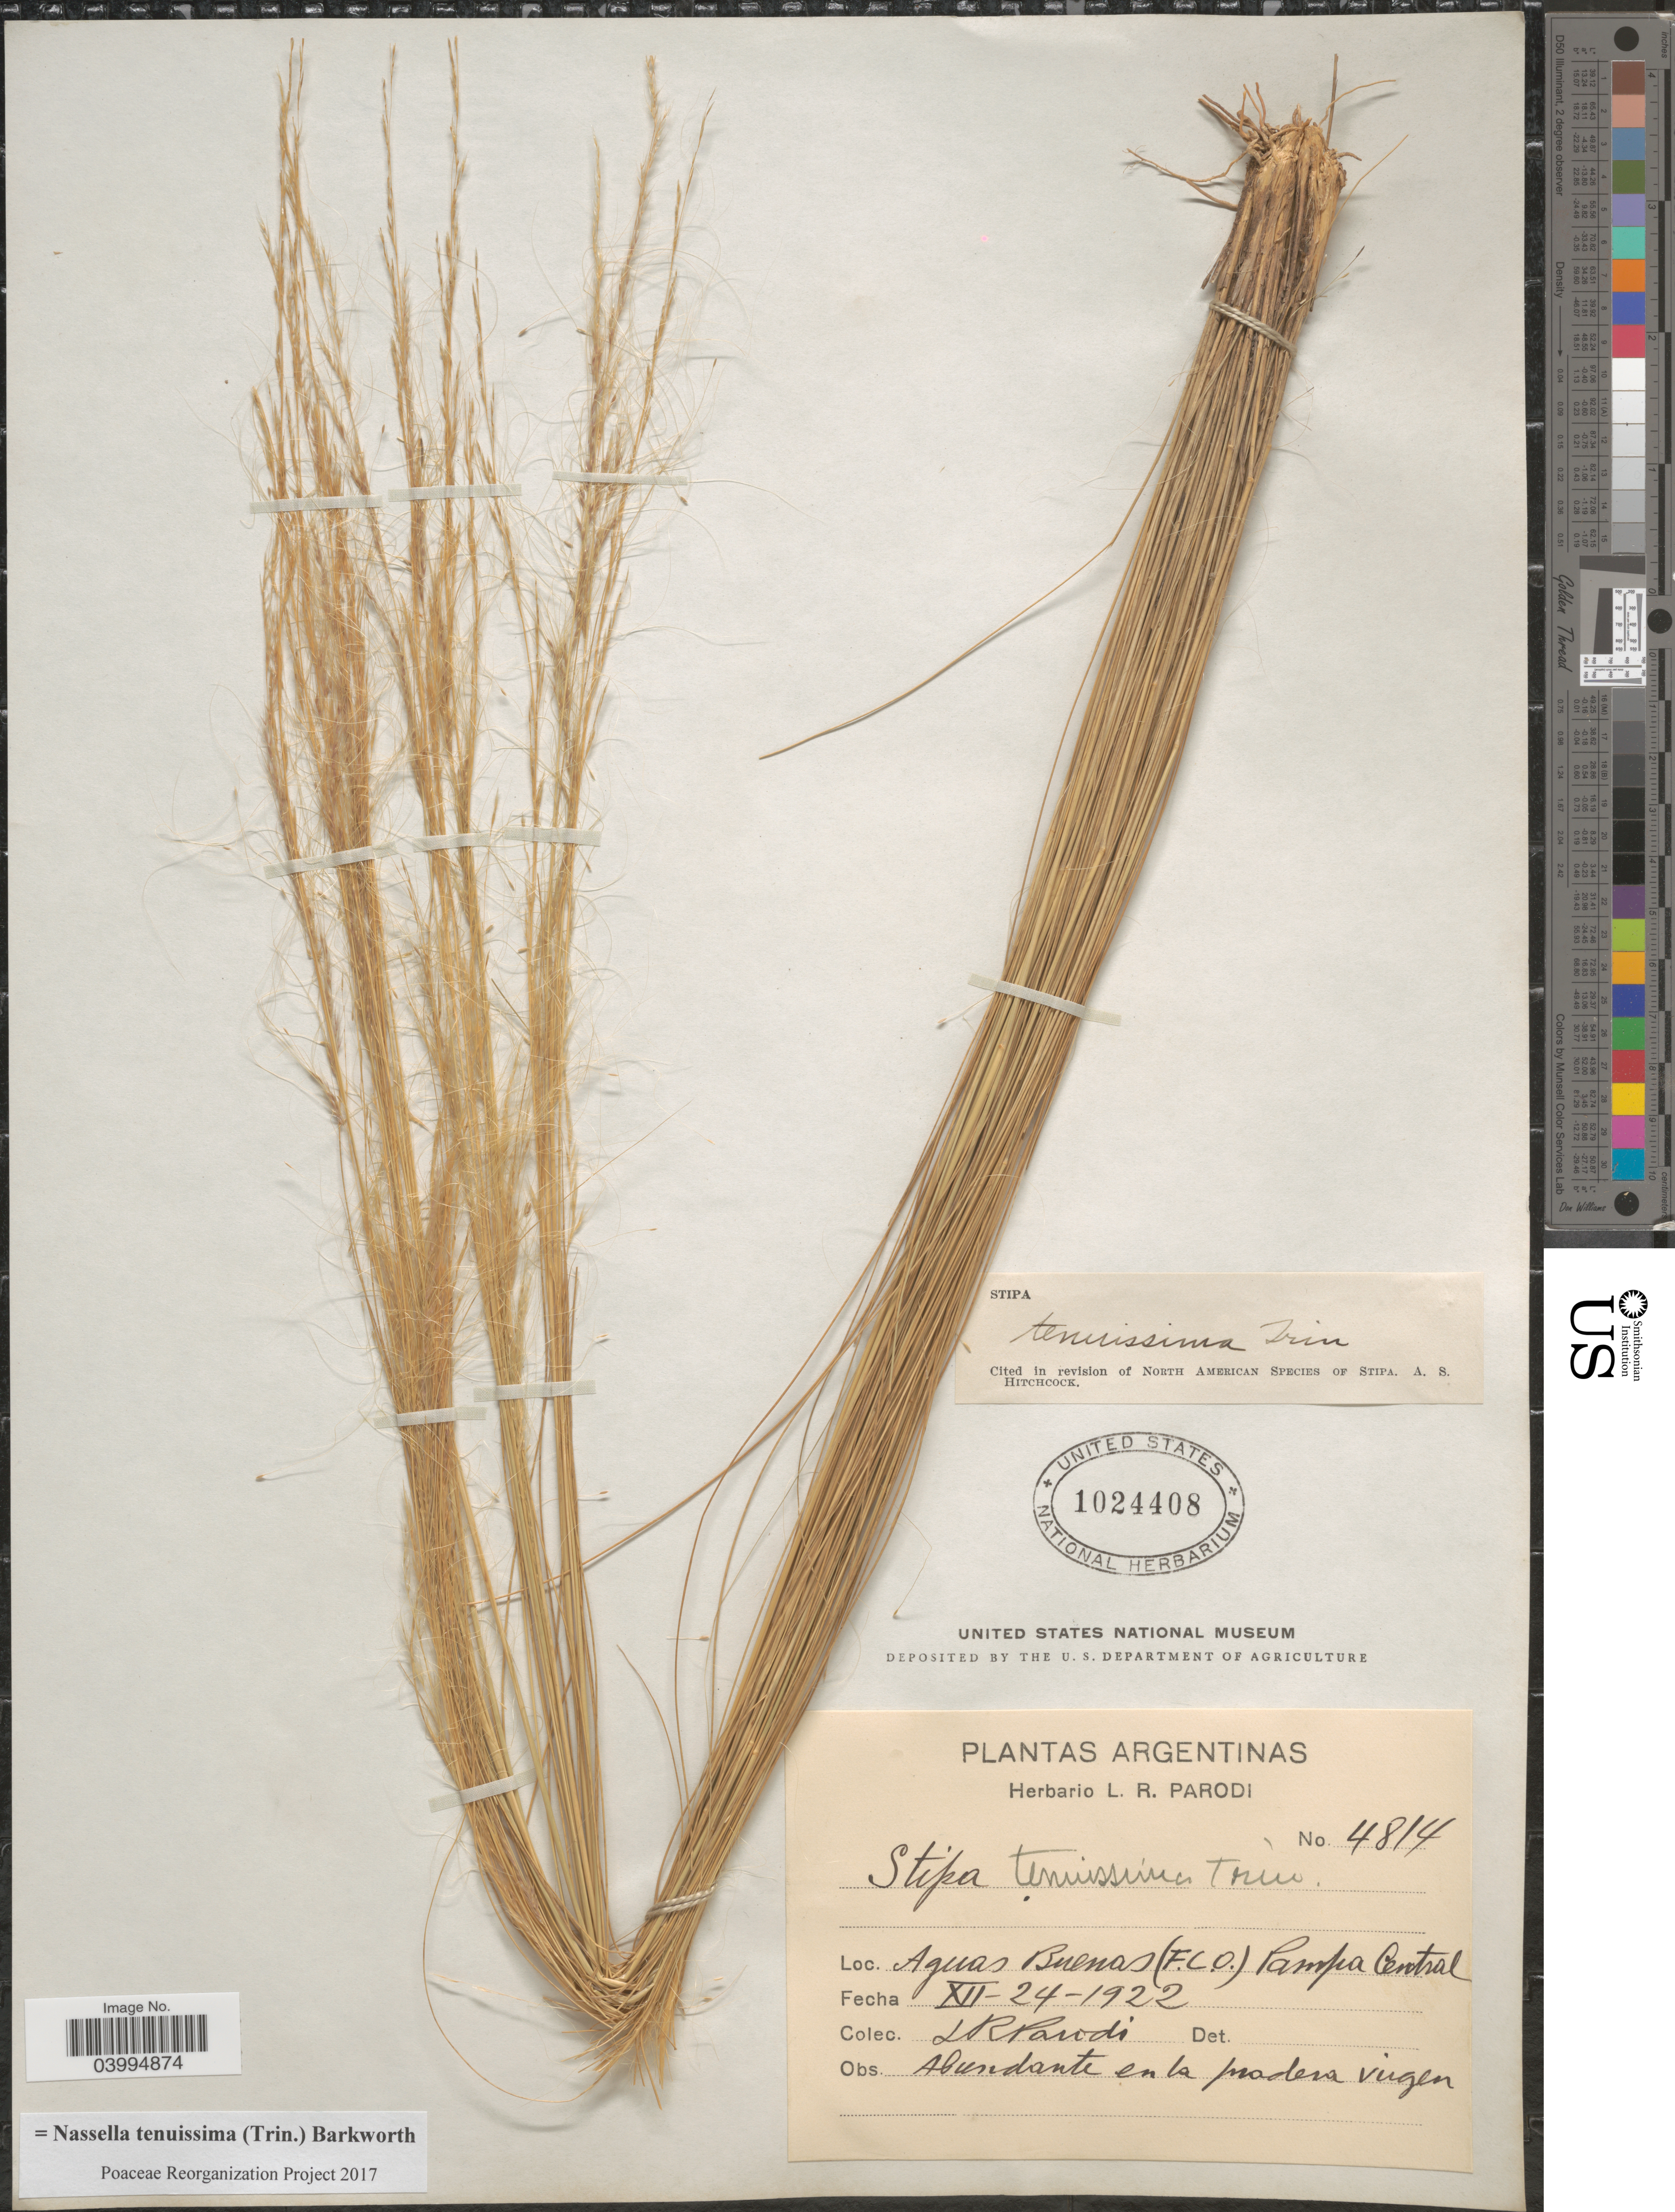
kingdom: Plantae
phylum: Tracheophyta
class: Liliopsida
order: Poales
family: Poaceae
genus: Nassella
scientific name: Nassella tenuissima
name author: (Trin.) Barkworth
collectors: L. R. Parodi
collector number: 4814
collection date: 1922-12-24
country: Argentina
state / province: La Pampa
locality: Aguas Buenas (F.C.O.) Pampa Central.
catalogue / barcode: US 1024408